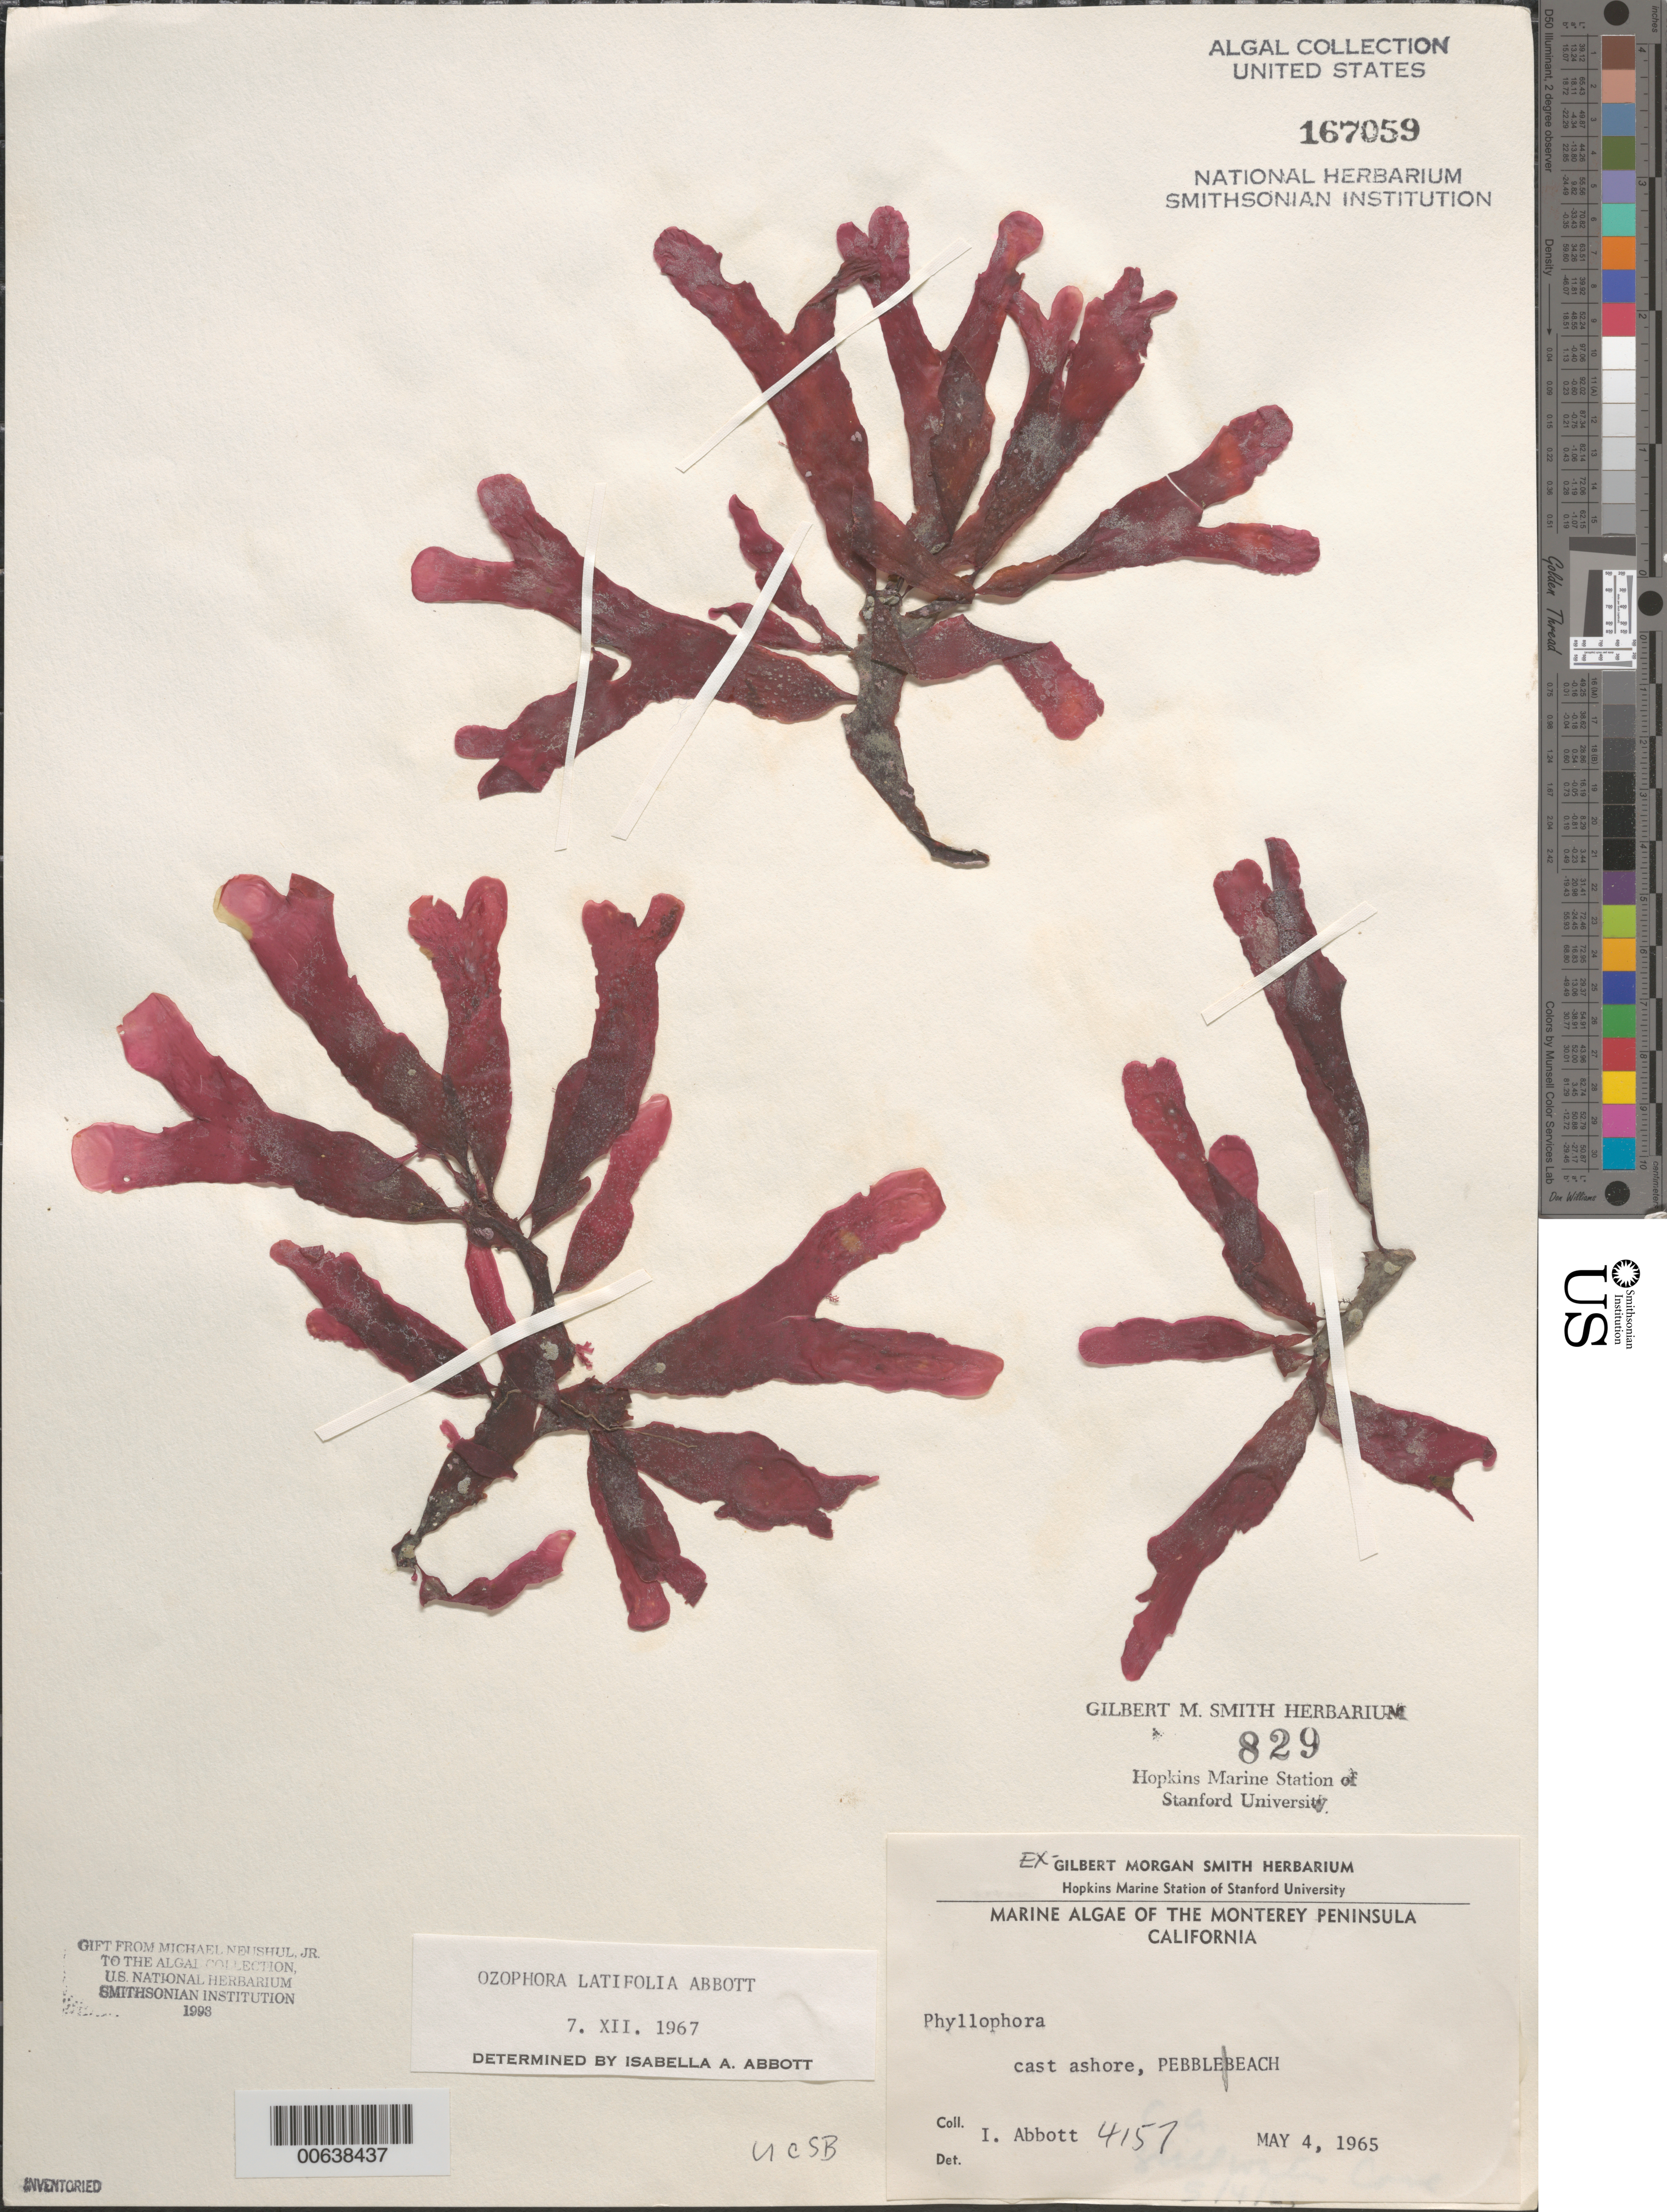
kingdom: Plantae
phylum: Rhodophyta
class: Florideophyceae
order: Gigartinales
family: Phyllophoraceae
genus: Ozophora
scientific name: Ozophora latifolia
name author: I.A. Abbott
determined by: Abbott, Isabella A.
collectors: I. A. Abbott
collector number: IAA 4157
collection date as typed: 04 May 1965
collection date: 1965-05-04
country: United States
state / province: California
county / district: Monterey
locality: Pebble Beach, Monterey Peninsula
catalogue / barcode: US 167059